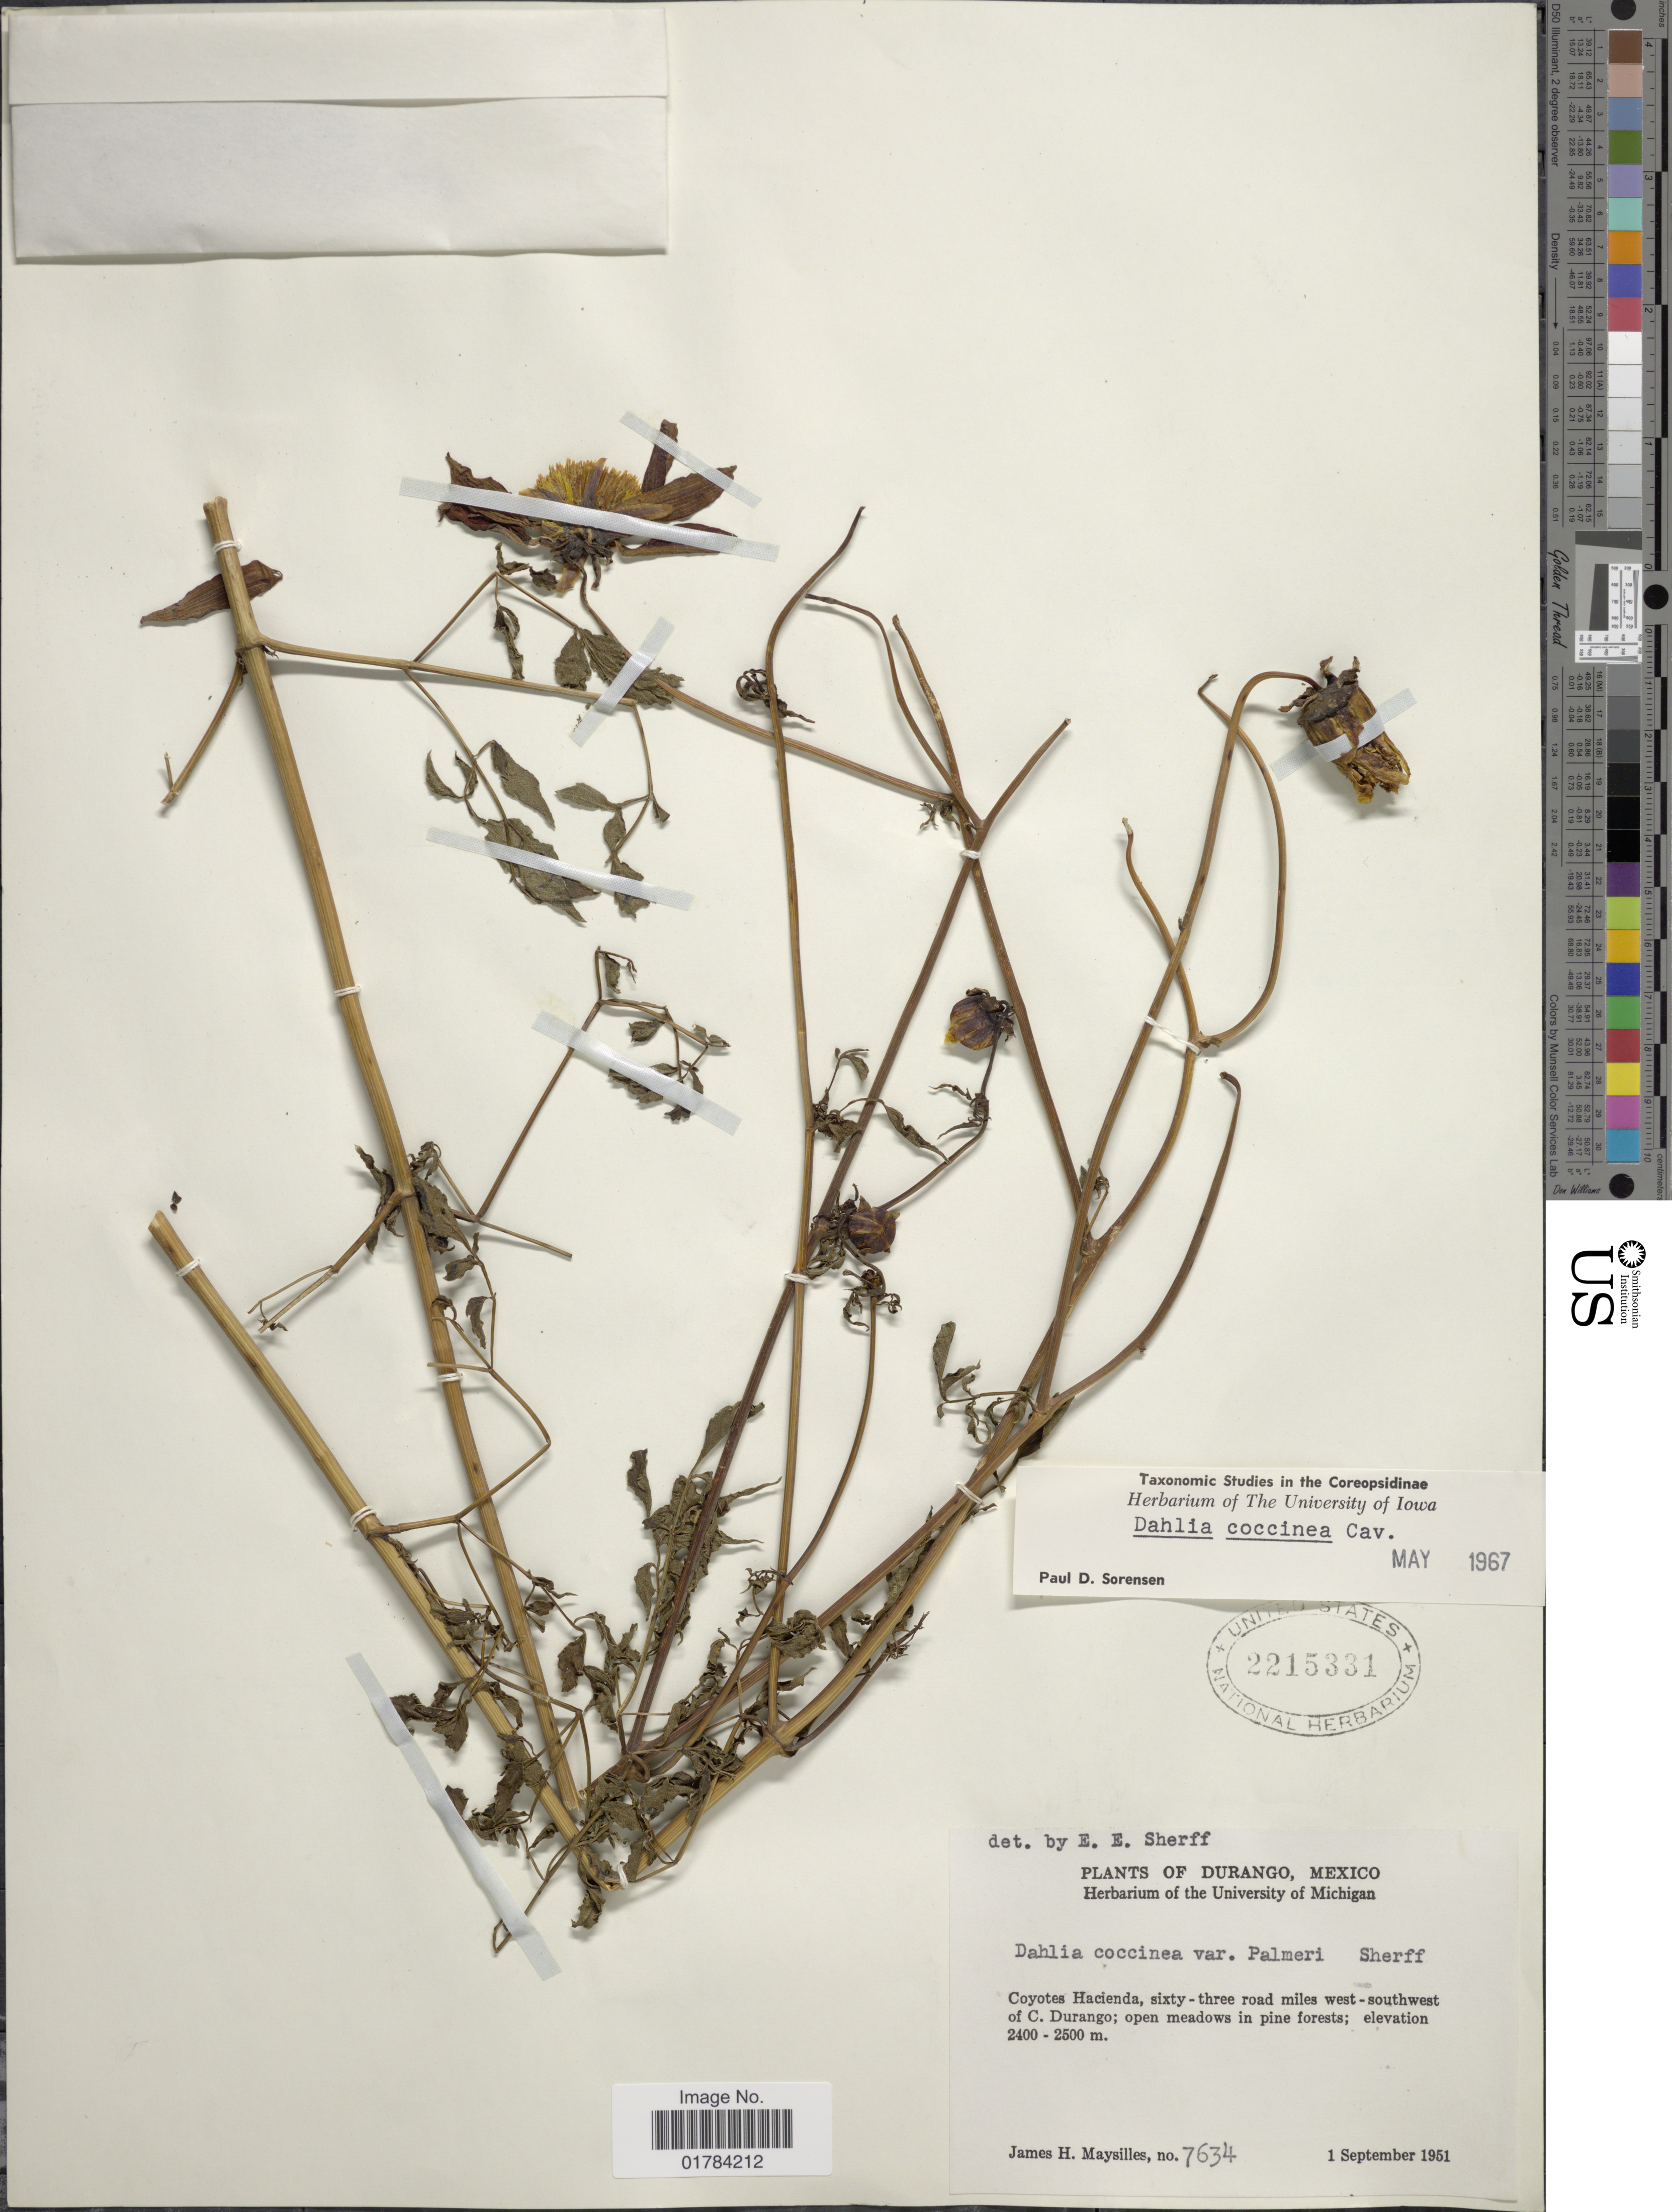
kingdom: Plantae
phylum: Tracheophyta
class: Magnoliopsida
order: Asterales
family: Asteraceae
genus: Dahlia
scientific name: Dahlia coccinea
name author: Cav.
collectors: J. Maysilles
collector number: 7634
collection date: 1951-09-01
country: Mexico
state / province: Durango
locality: Coyotes Hacienda, sixty-three road miles west-southwest of C. Durango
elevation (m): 2400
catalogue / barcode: US 2215331